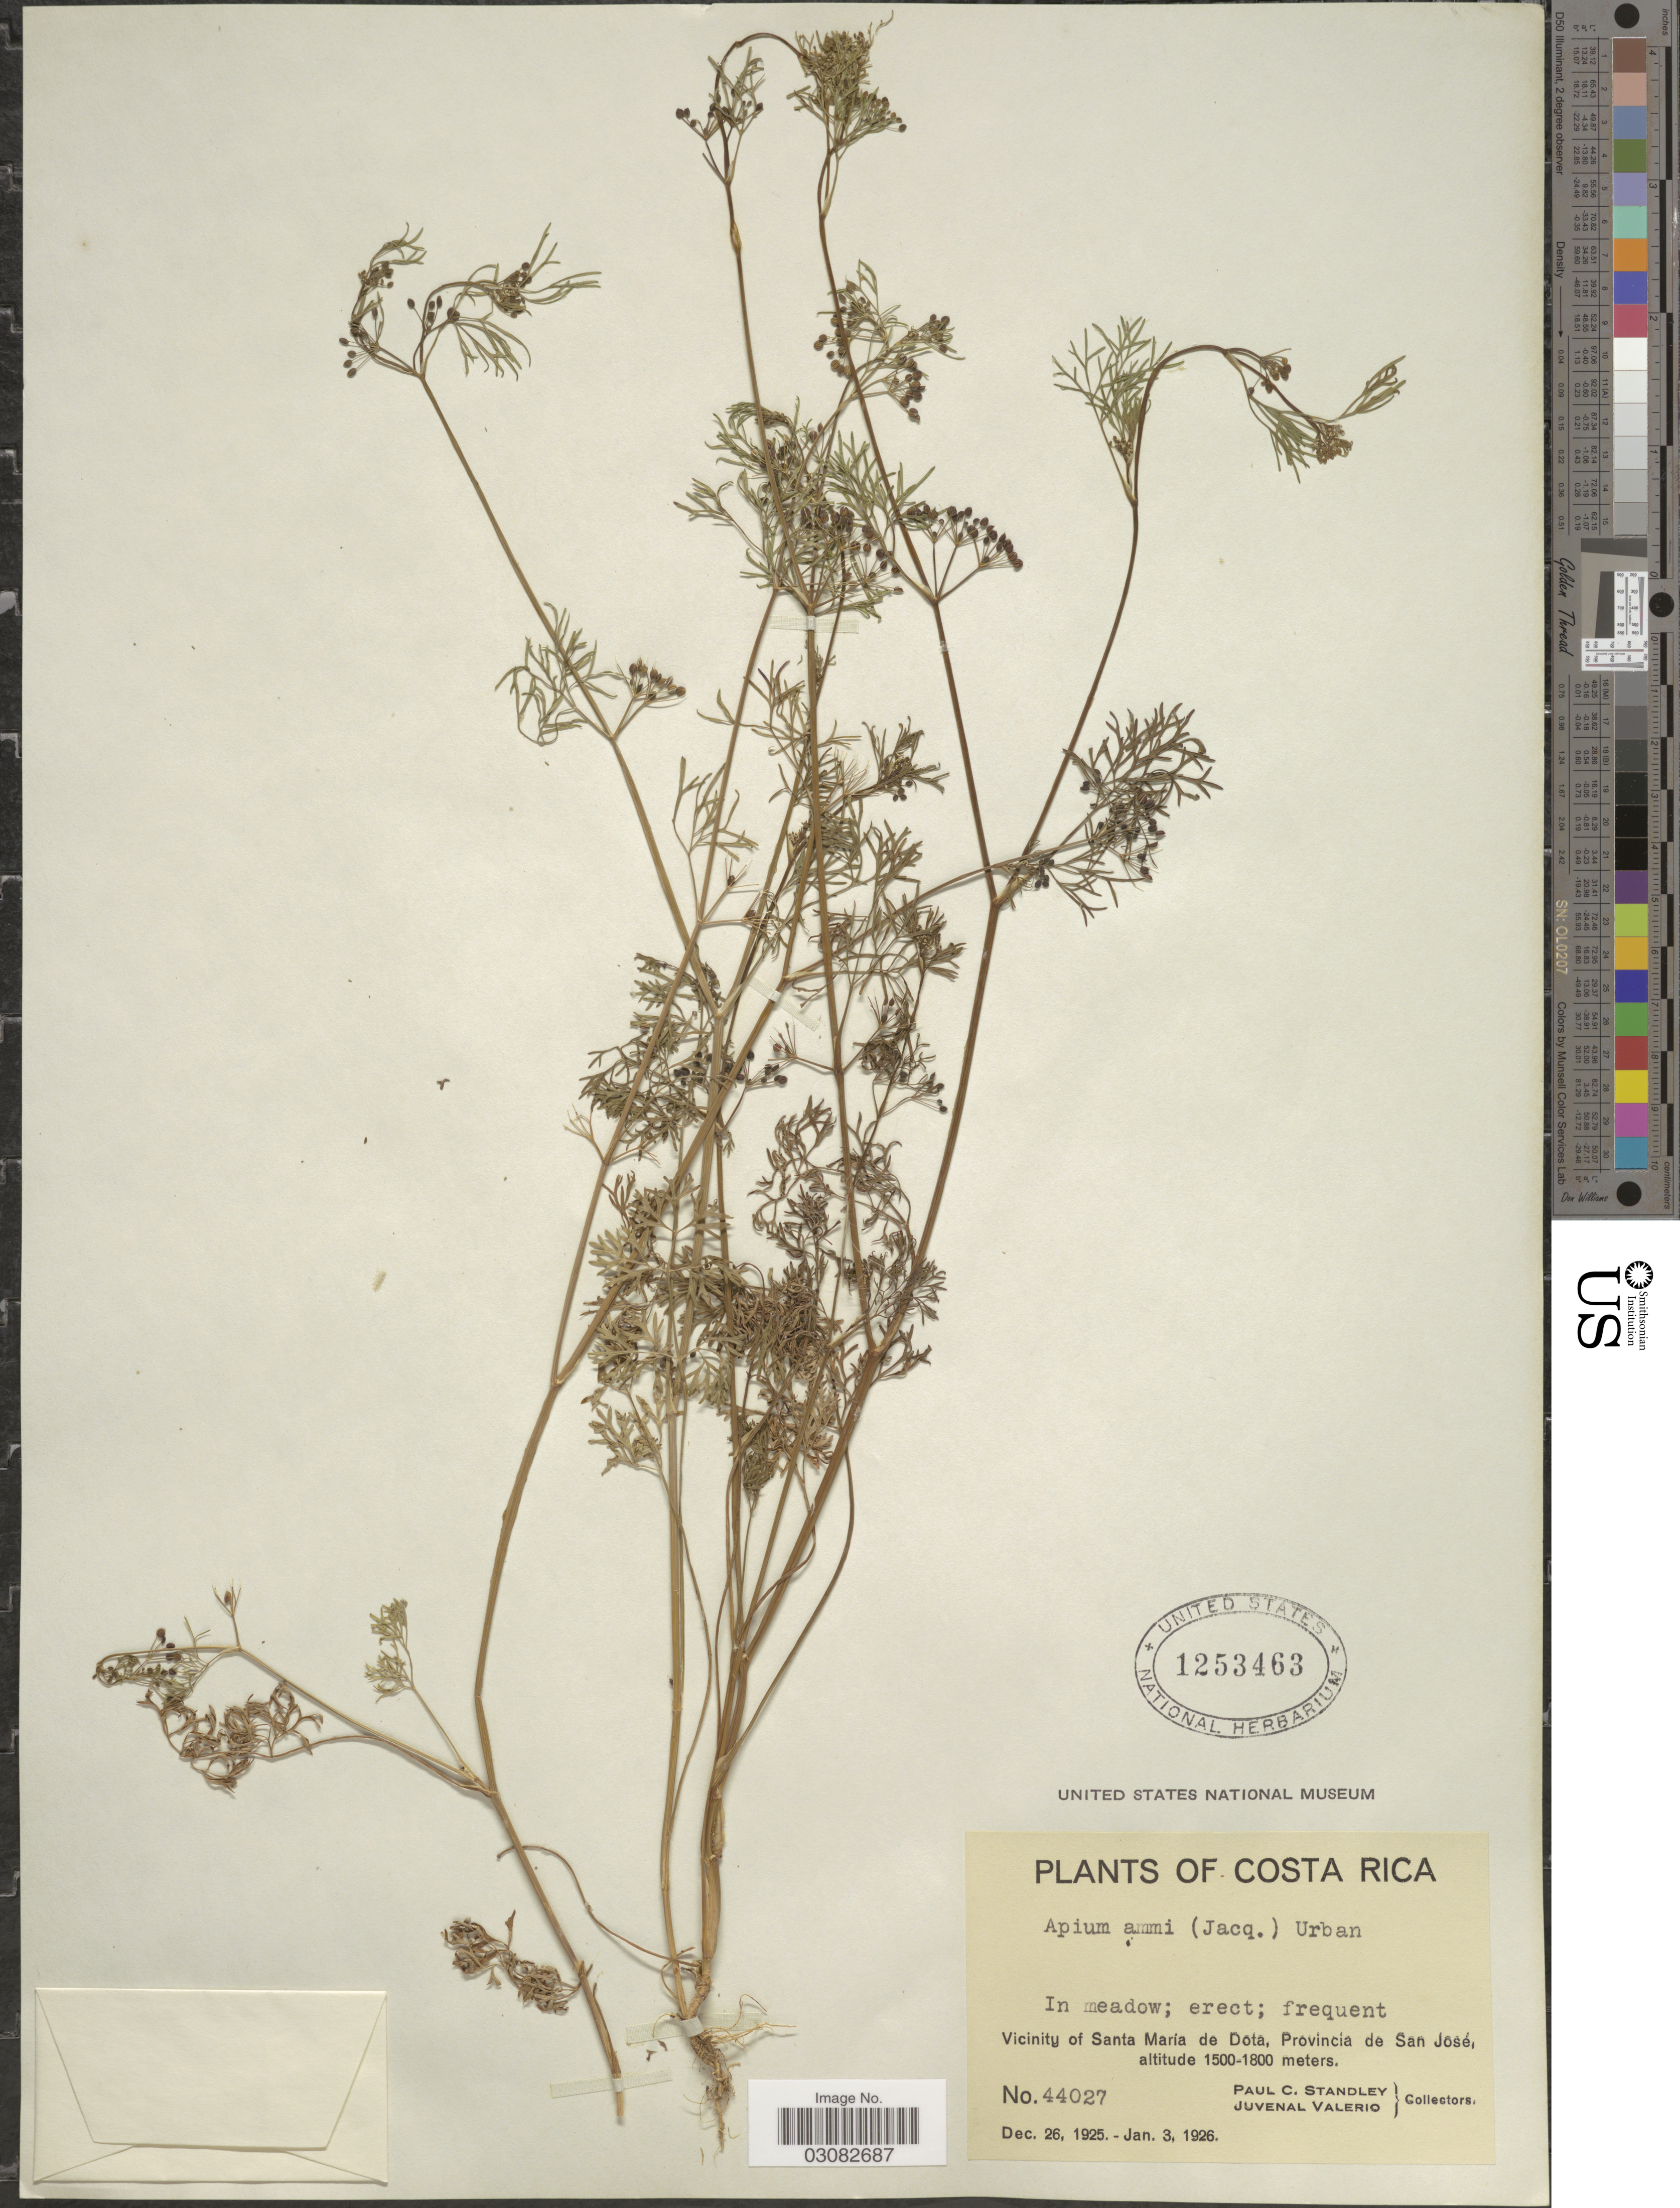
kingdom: Plantae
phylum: Tracheophyta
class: Magnoliopsida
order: Apiales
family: Apiaceae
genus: Apium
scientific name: Apium ammi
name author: (Jacq.) Urb.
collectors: P. C. Standley & J. Valerio R.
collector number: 44027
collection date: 1925-12-26/1926-01-03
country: Costa Rica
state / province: San José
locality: Vicinity of Santa María de Dota.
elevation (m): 1500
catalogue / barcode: US 1253463